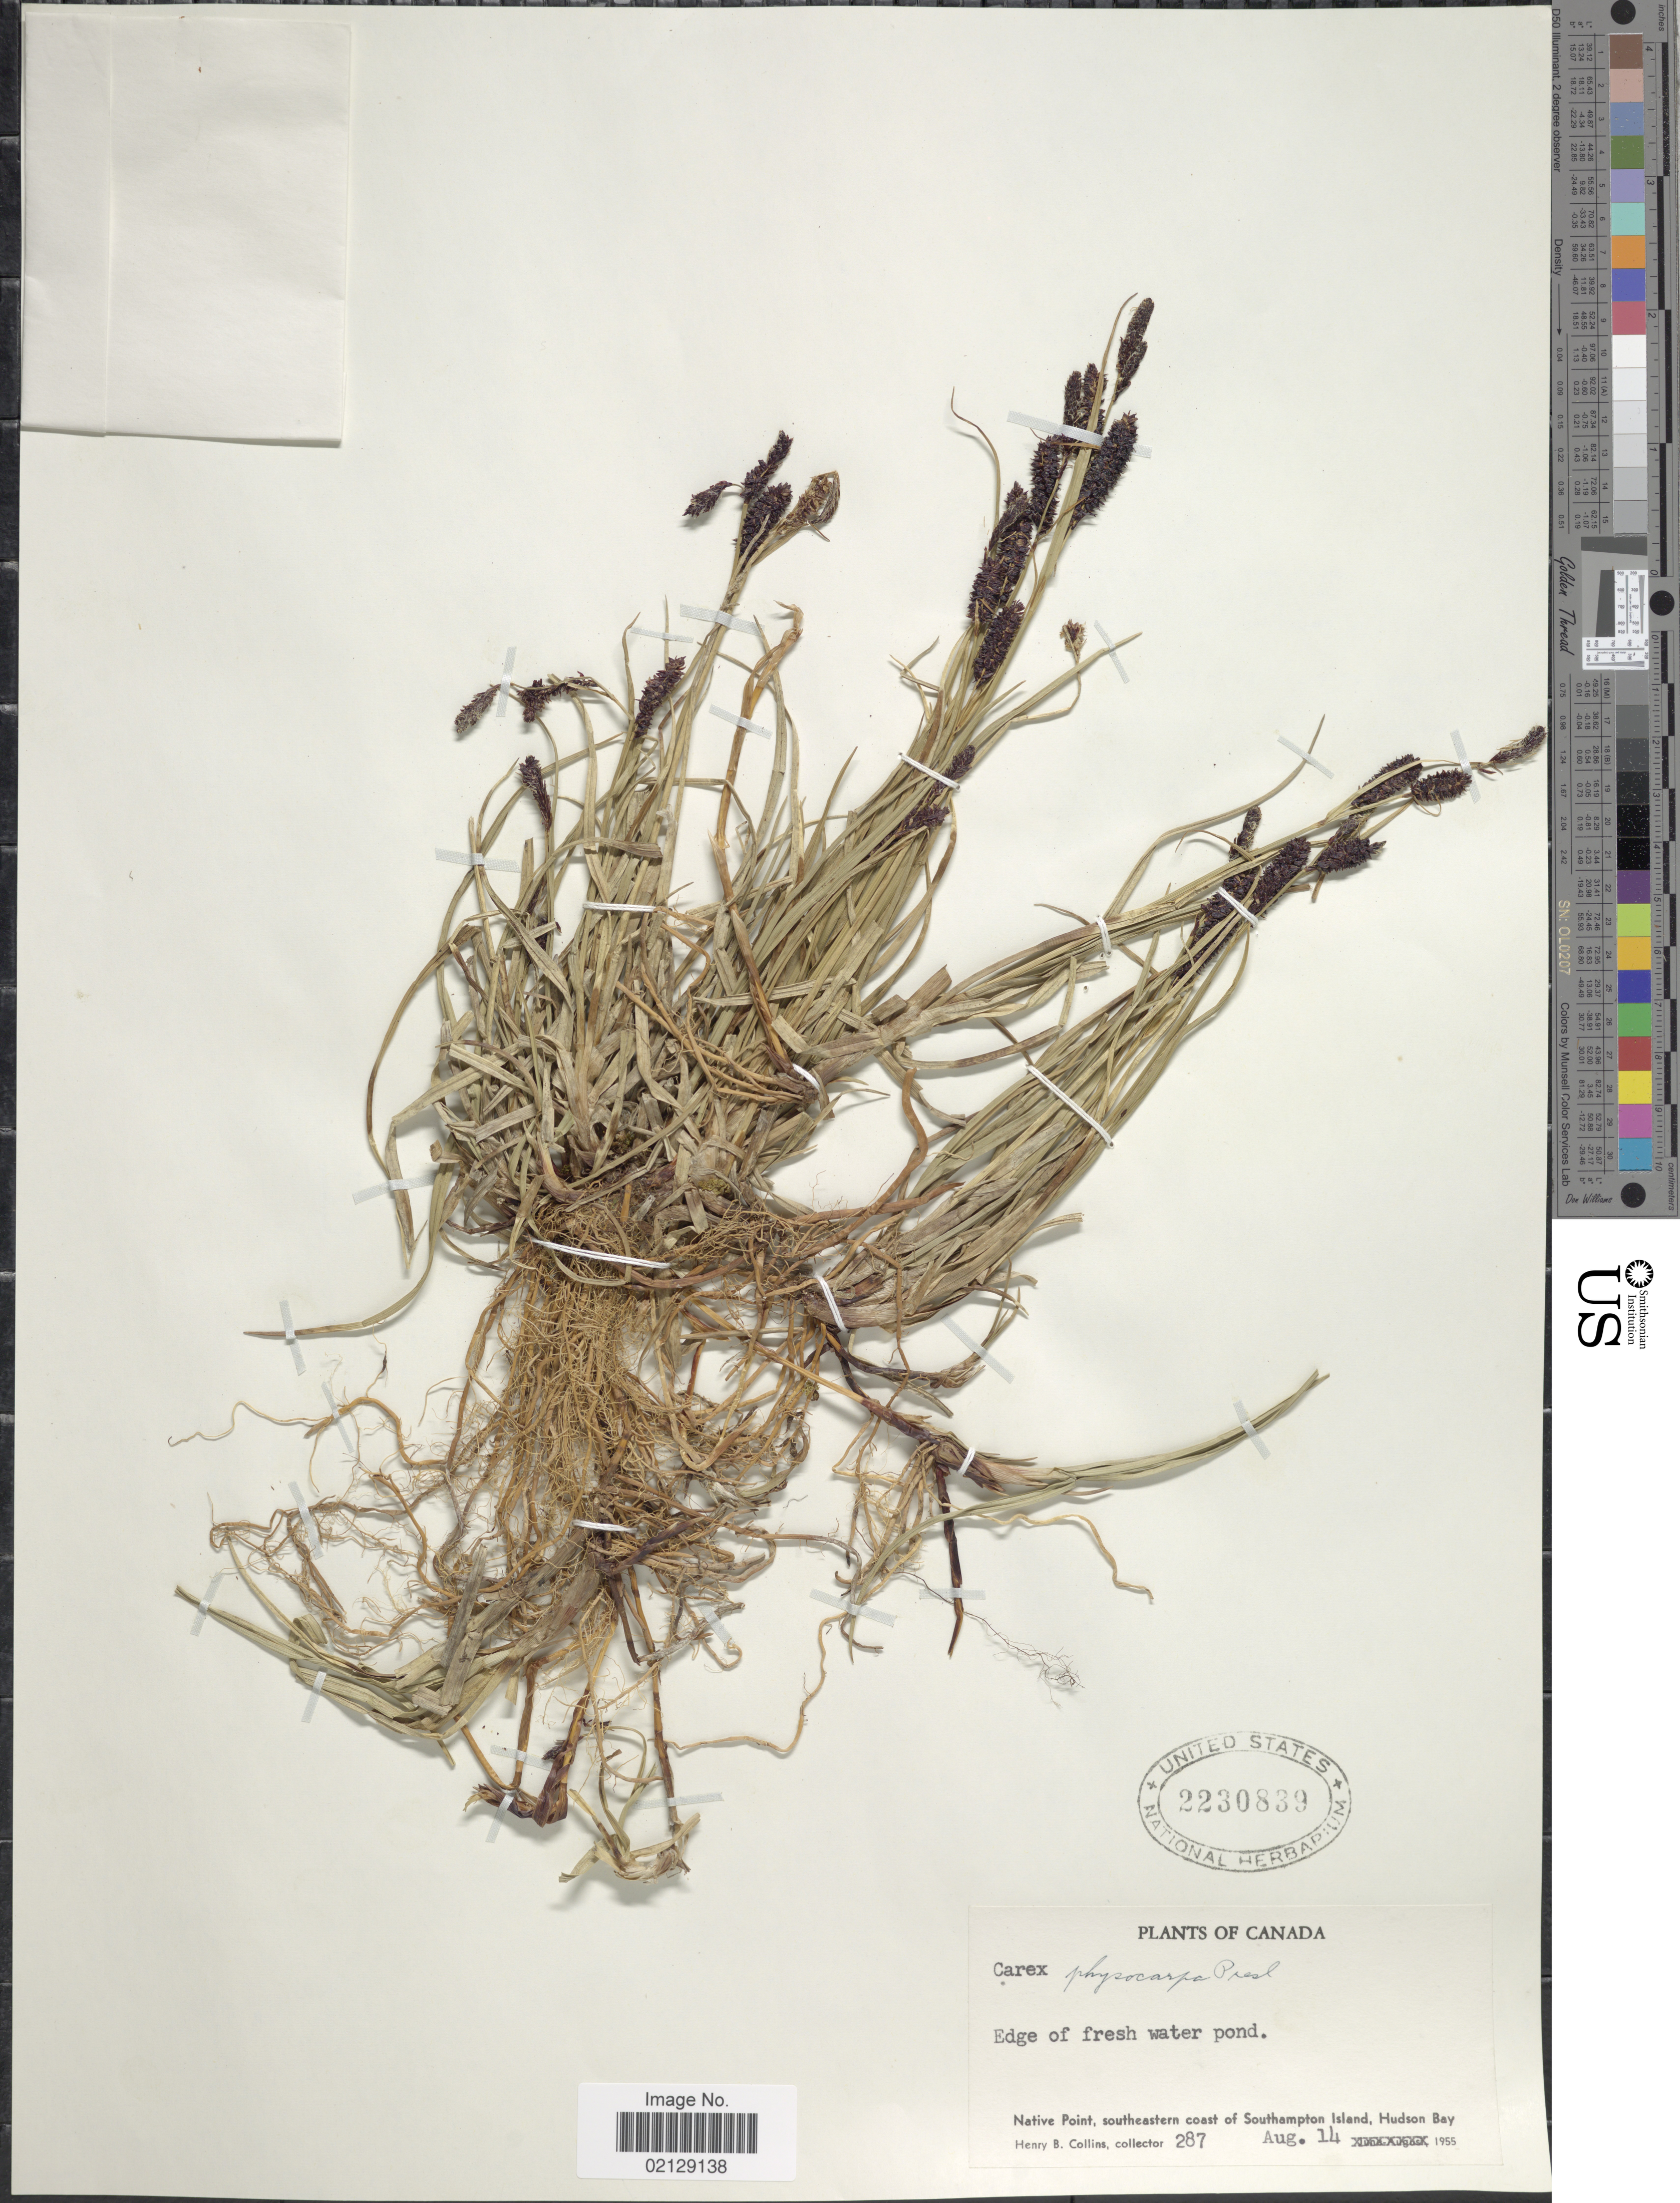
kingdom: Plantae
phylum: Tracheophyta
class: Liliopsida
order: Poales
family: Cyperaceae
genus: Carex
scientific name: Carex saxatilis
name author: L.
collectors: H. Collins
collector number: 287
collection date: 1955-08-14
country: Canada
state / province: Nunavut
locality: Native Point, southeastern coast of Southampton Island, Hudson Bay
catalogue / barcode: US 2230839